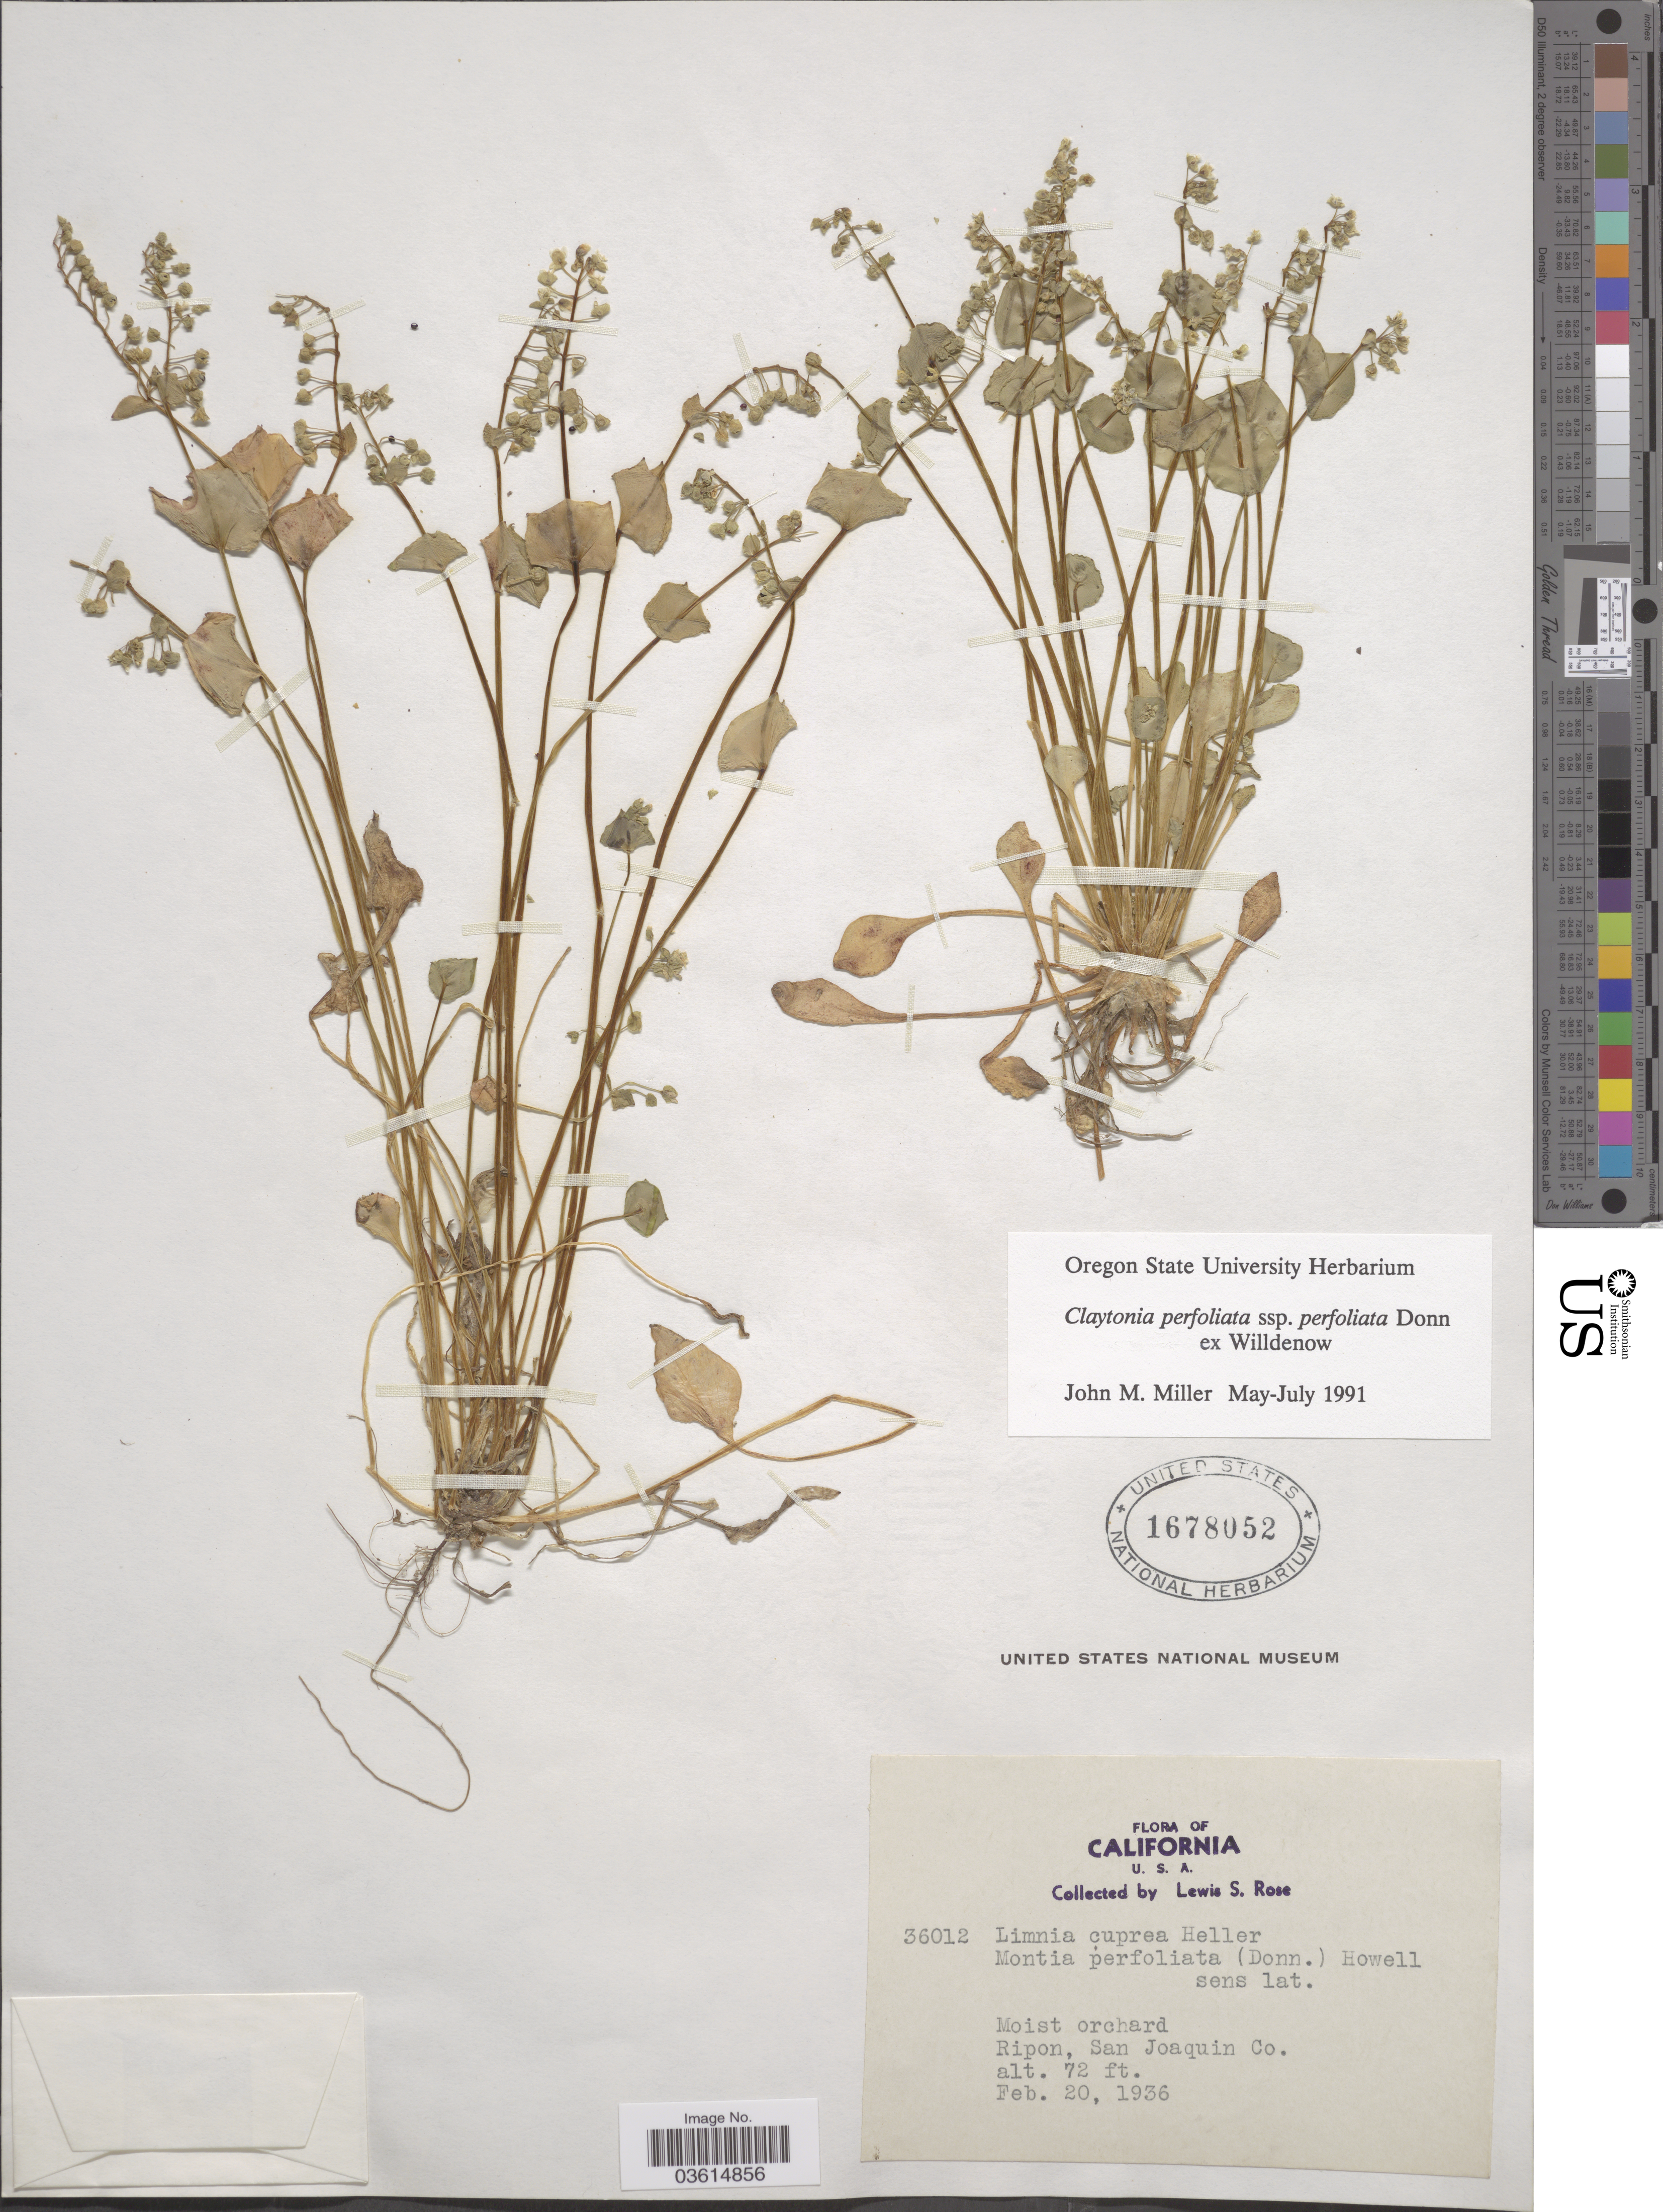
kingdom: Plantae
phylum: Tracheophyta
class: Magnoliopsida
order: Caryophyllales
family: Montiaceae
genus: Claytonia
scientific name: Claytonia perfoliata subsp. perfoliata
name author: Donn ex Willd.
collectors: L. S. Rose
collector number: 36012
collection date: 1936-02-20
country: United States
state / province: California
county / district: San Joaquin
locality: Ripon, San Joaquin Co.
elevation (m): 22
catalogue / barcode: US 1678052